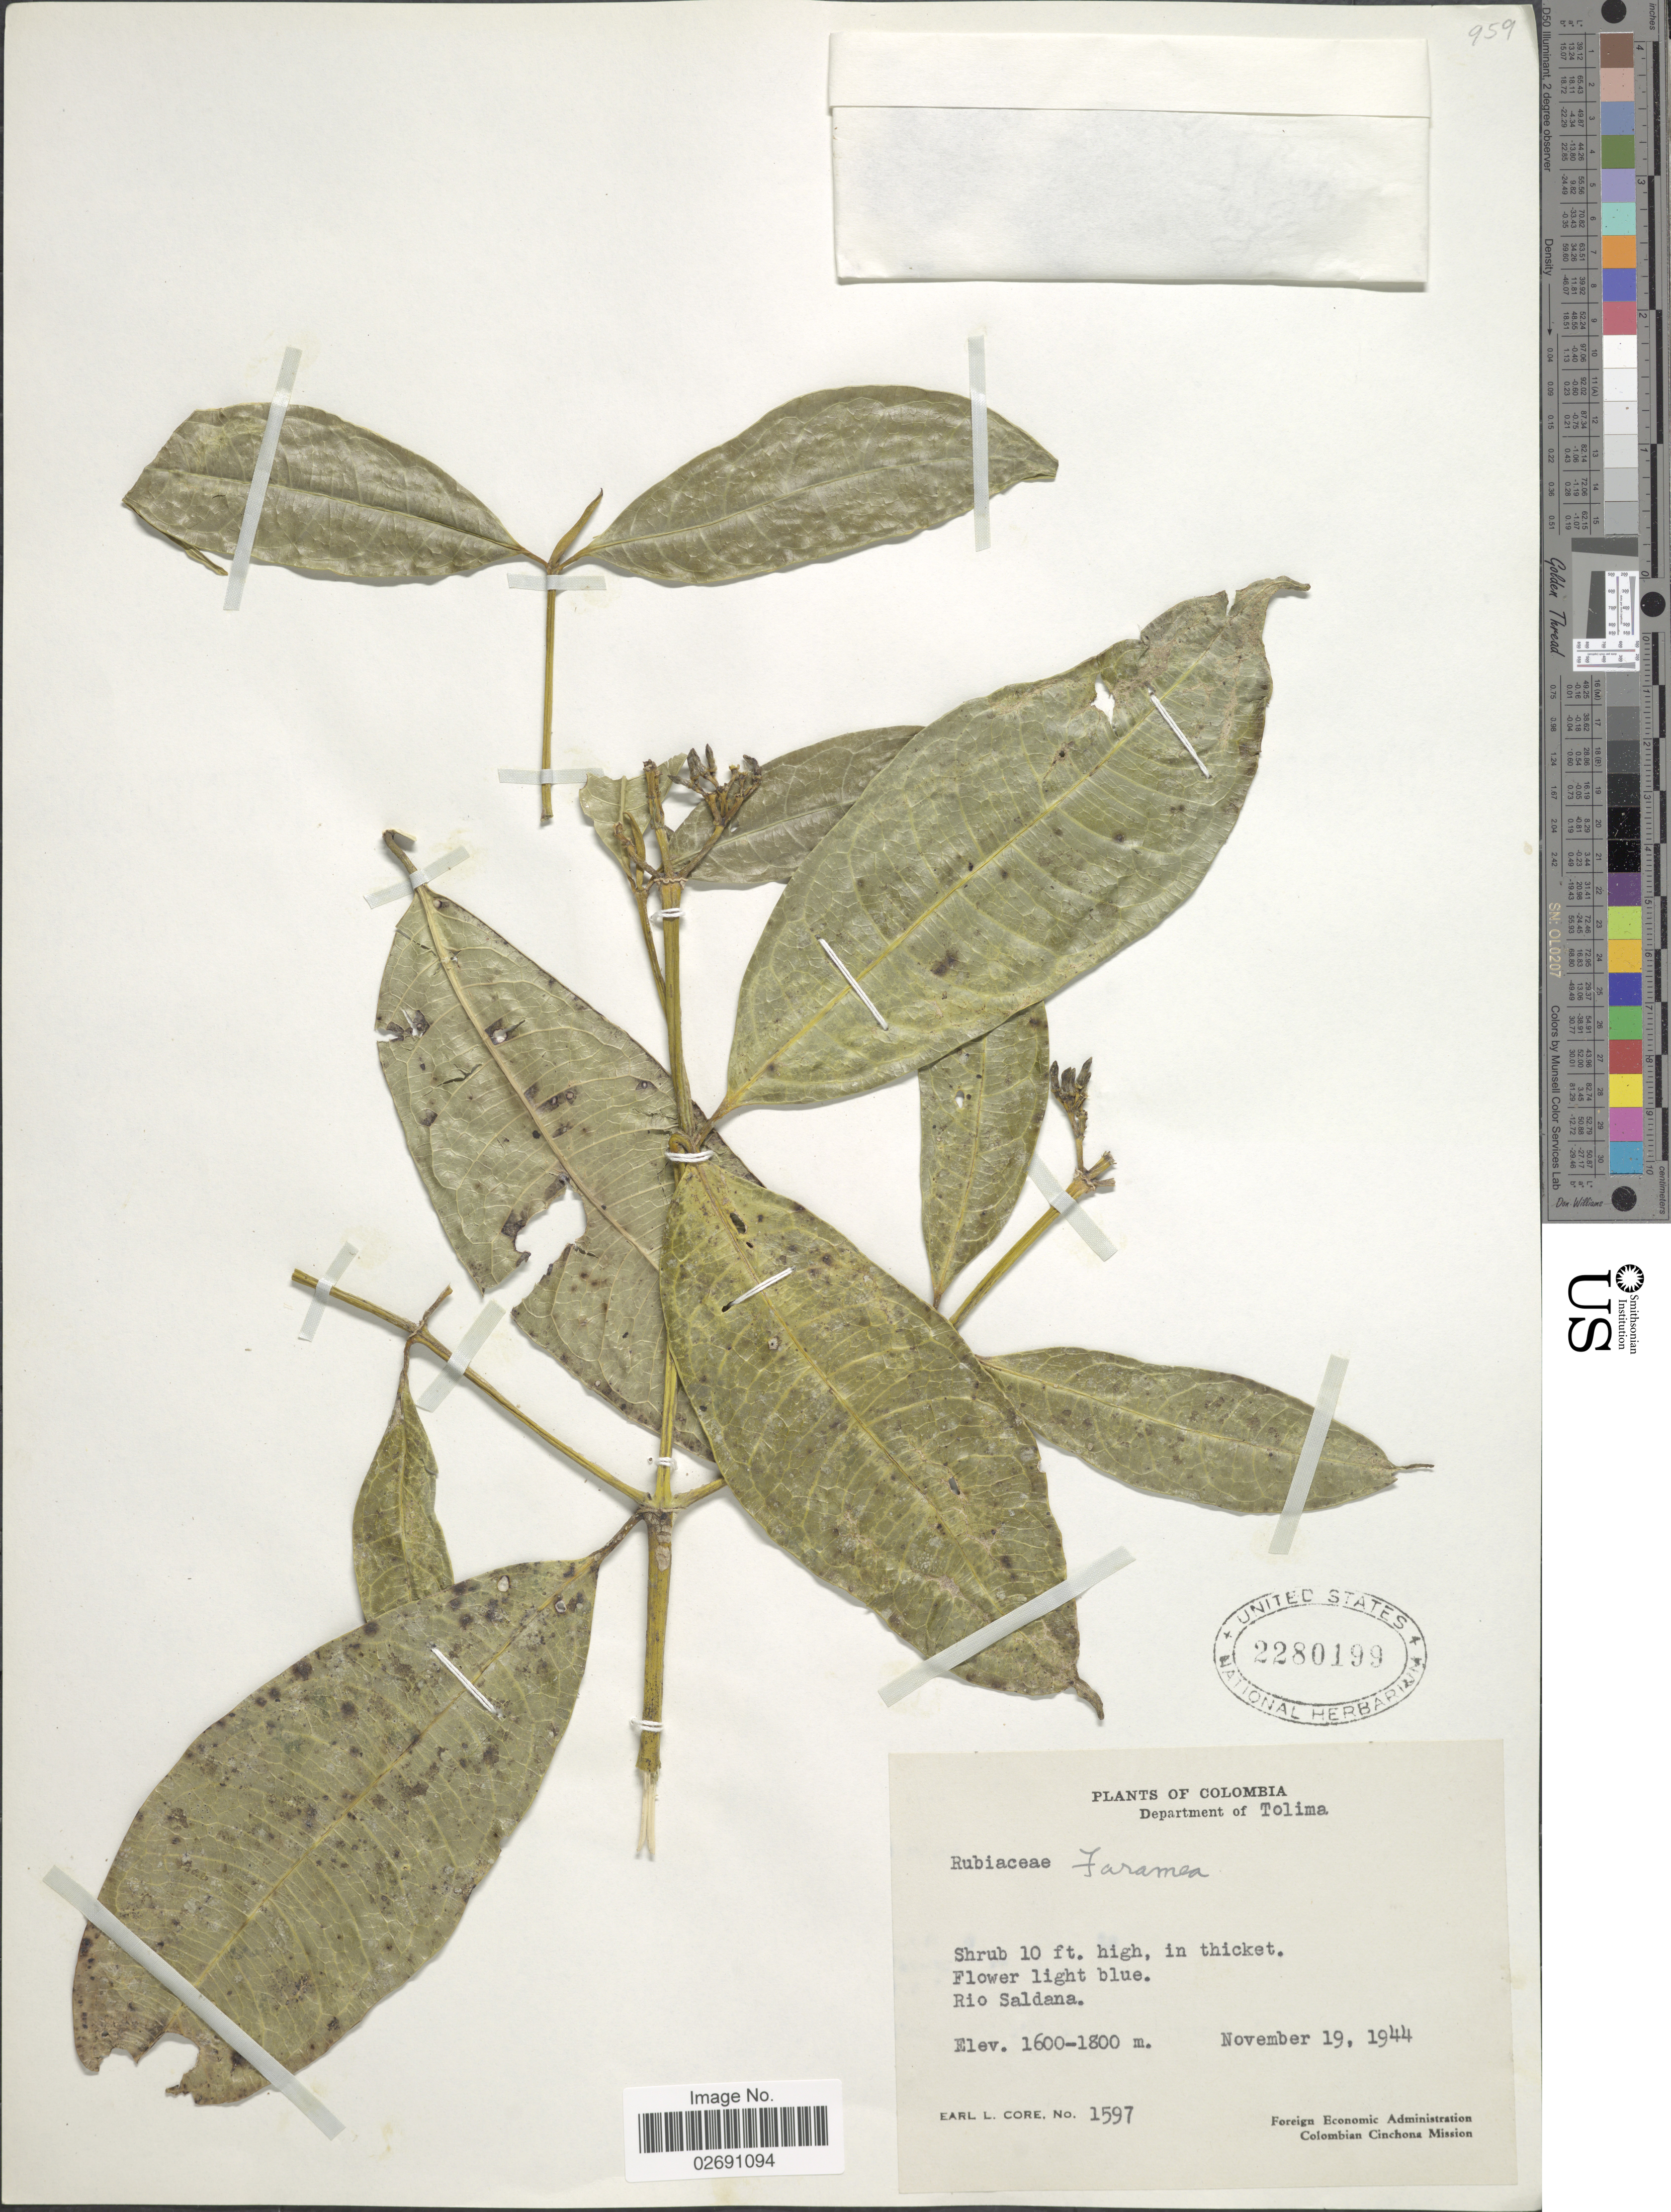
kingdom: Plantae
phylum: Tracheophyta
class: Magnoliopsida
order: Gentianales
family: Rubiaceae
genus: Faramea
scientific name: Faramea sp.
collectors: E. L. Core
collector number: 1597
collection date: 1944-11-19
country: Colombia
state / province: Tolima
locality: Rio Saldana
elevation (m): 1600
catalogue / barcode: US 2280199